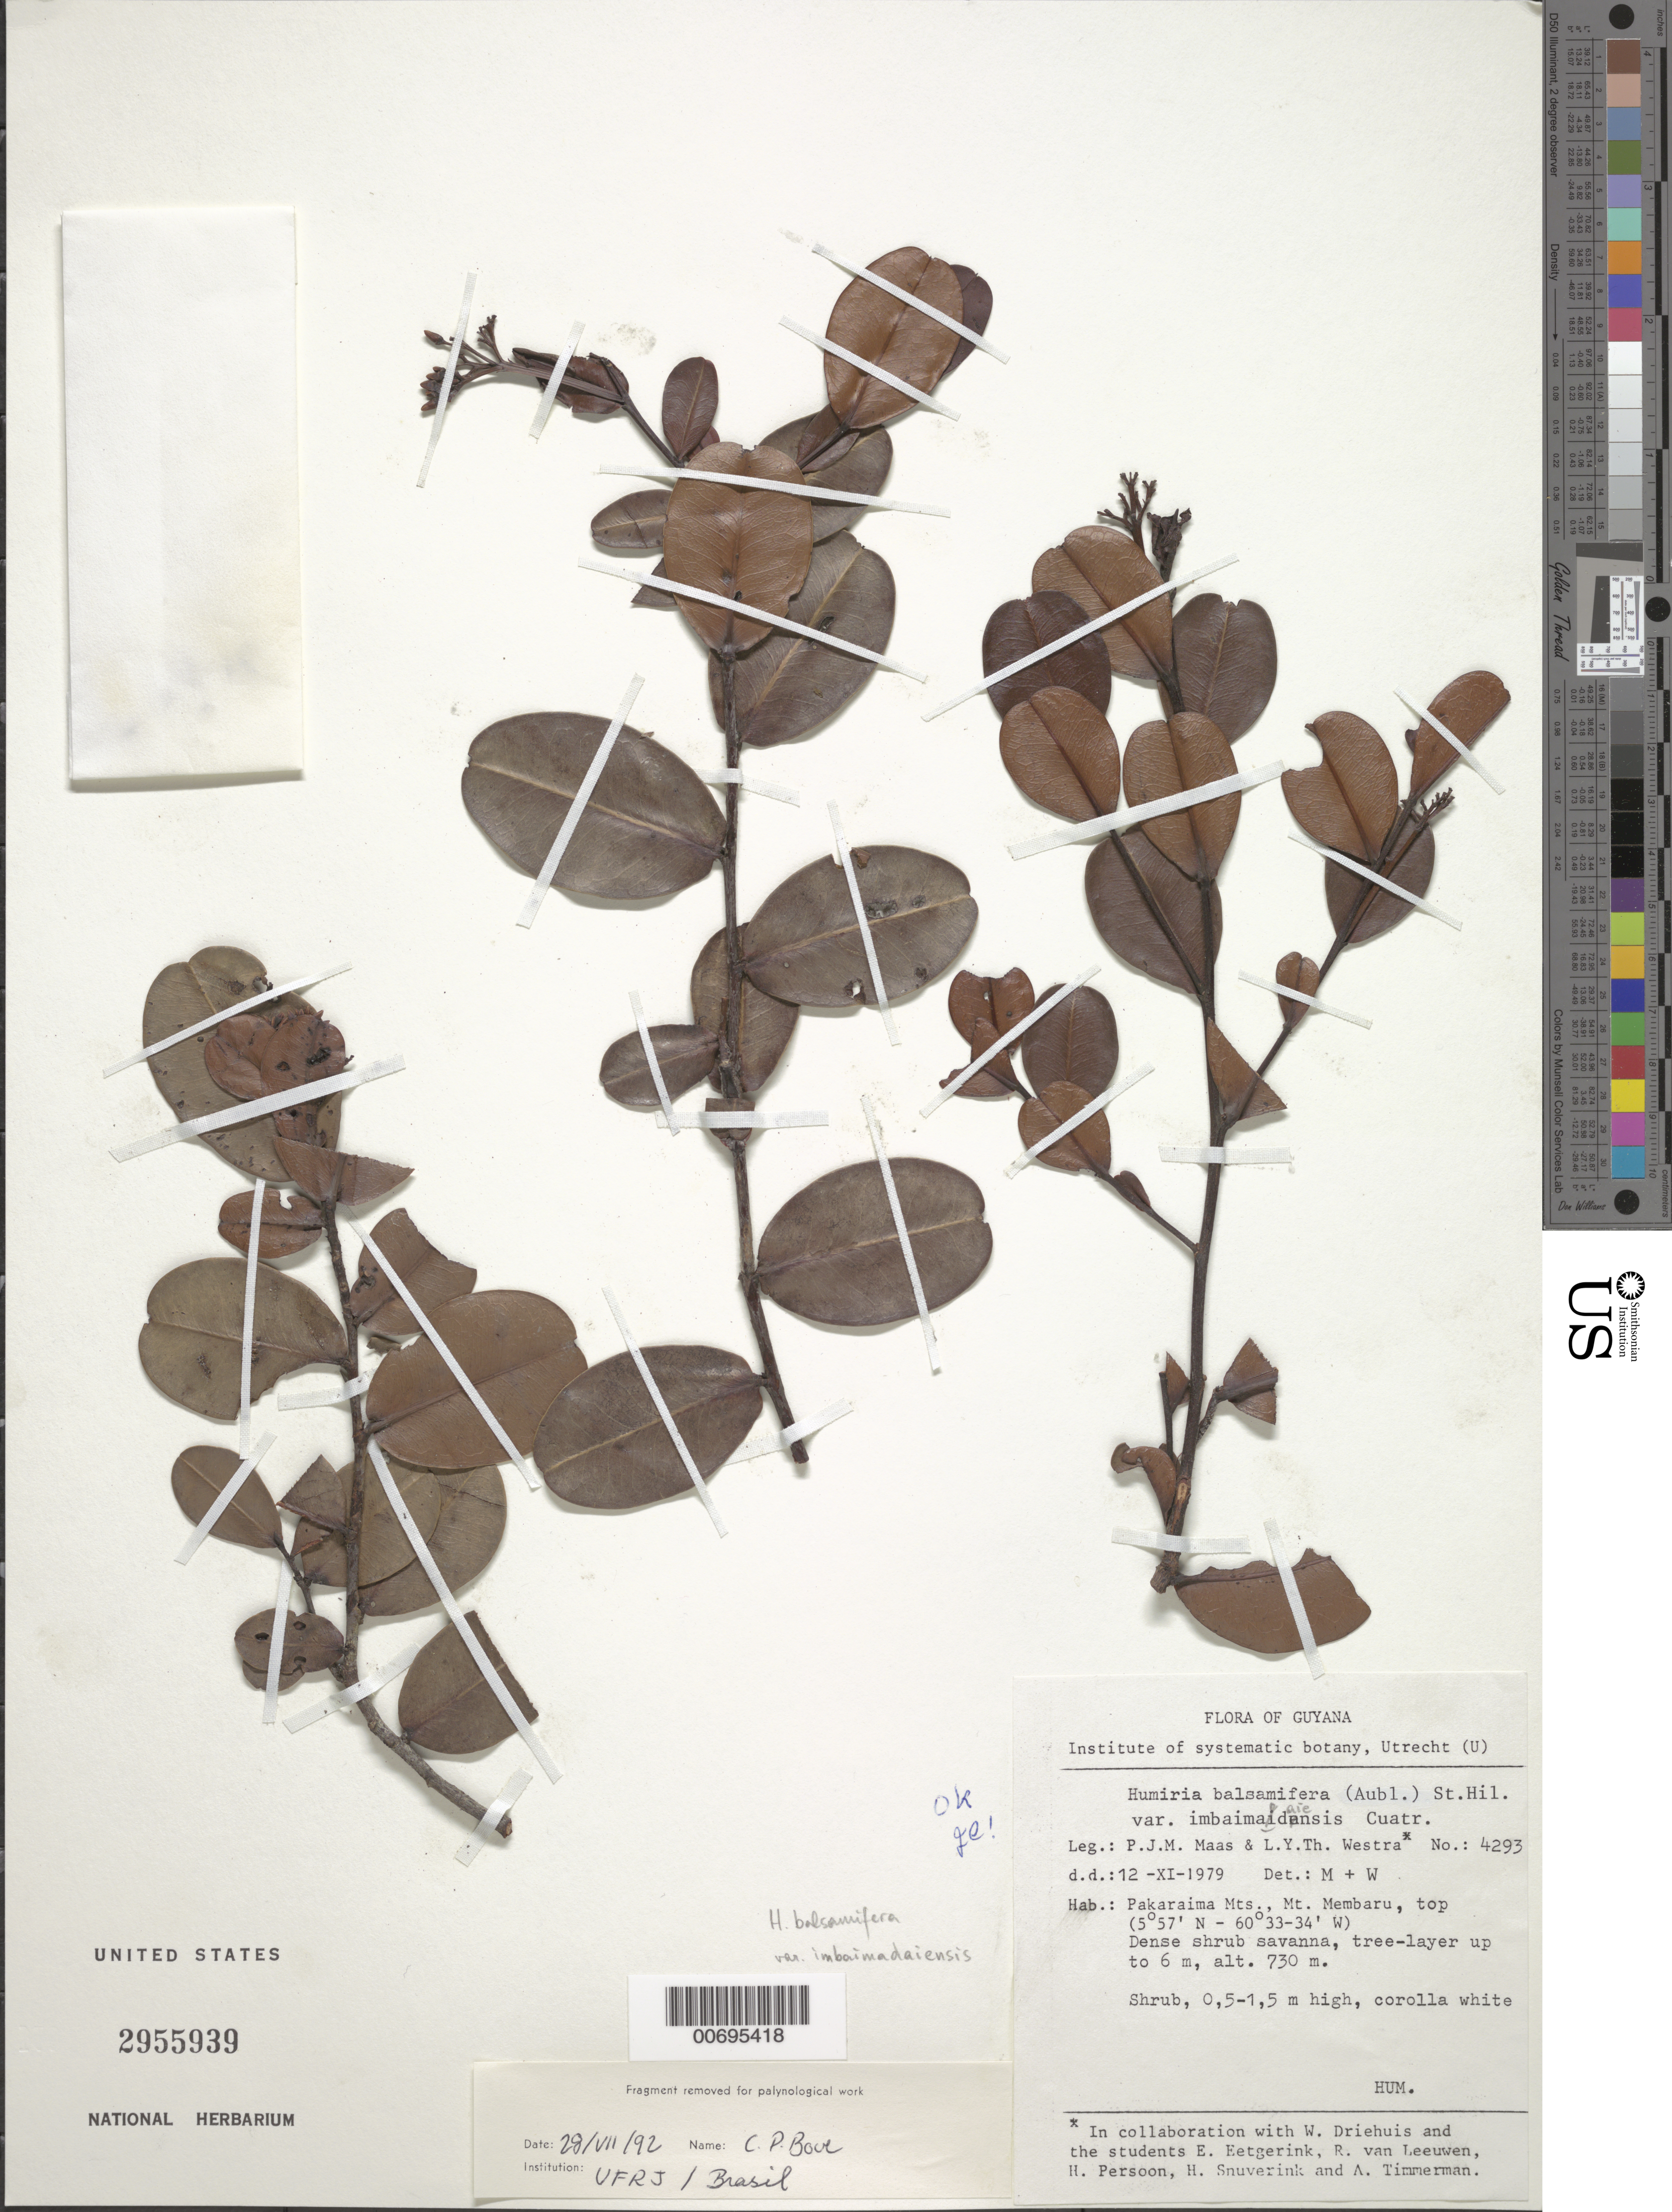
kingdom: Plantae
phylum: Tracheophyta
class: Magnoliopsida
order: Malpighiales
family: Humiriaceae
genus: Humiria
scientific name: Humiria balsamifera var. imbaimadaiensis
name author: Cuatrec.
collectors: P. Maas & L. Y. T. Westra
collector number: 4293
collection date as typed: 12-Nov-79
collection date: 1979-11-12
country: Guyana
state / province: Cuyuni-Mazaruni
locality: Mt. Membaru, top; Pakaraima Mts.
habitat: Dense shrub savanna; tree layer up to 6 m.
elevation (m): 730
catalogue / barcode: US 2955939